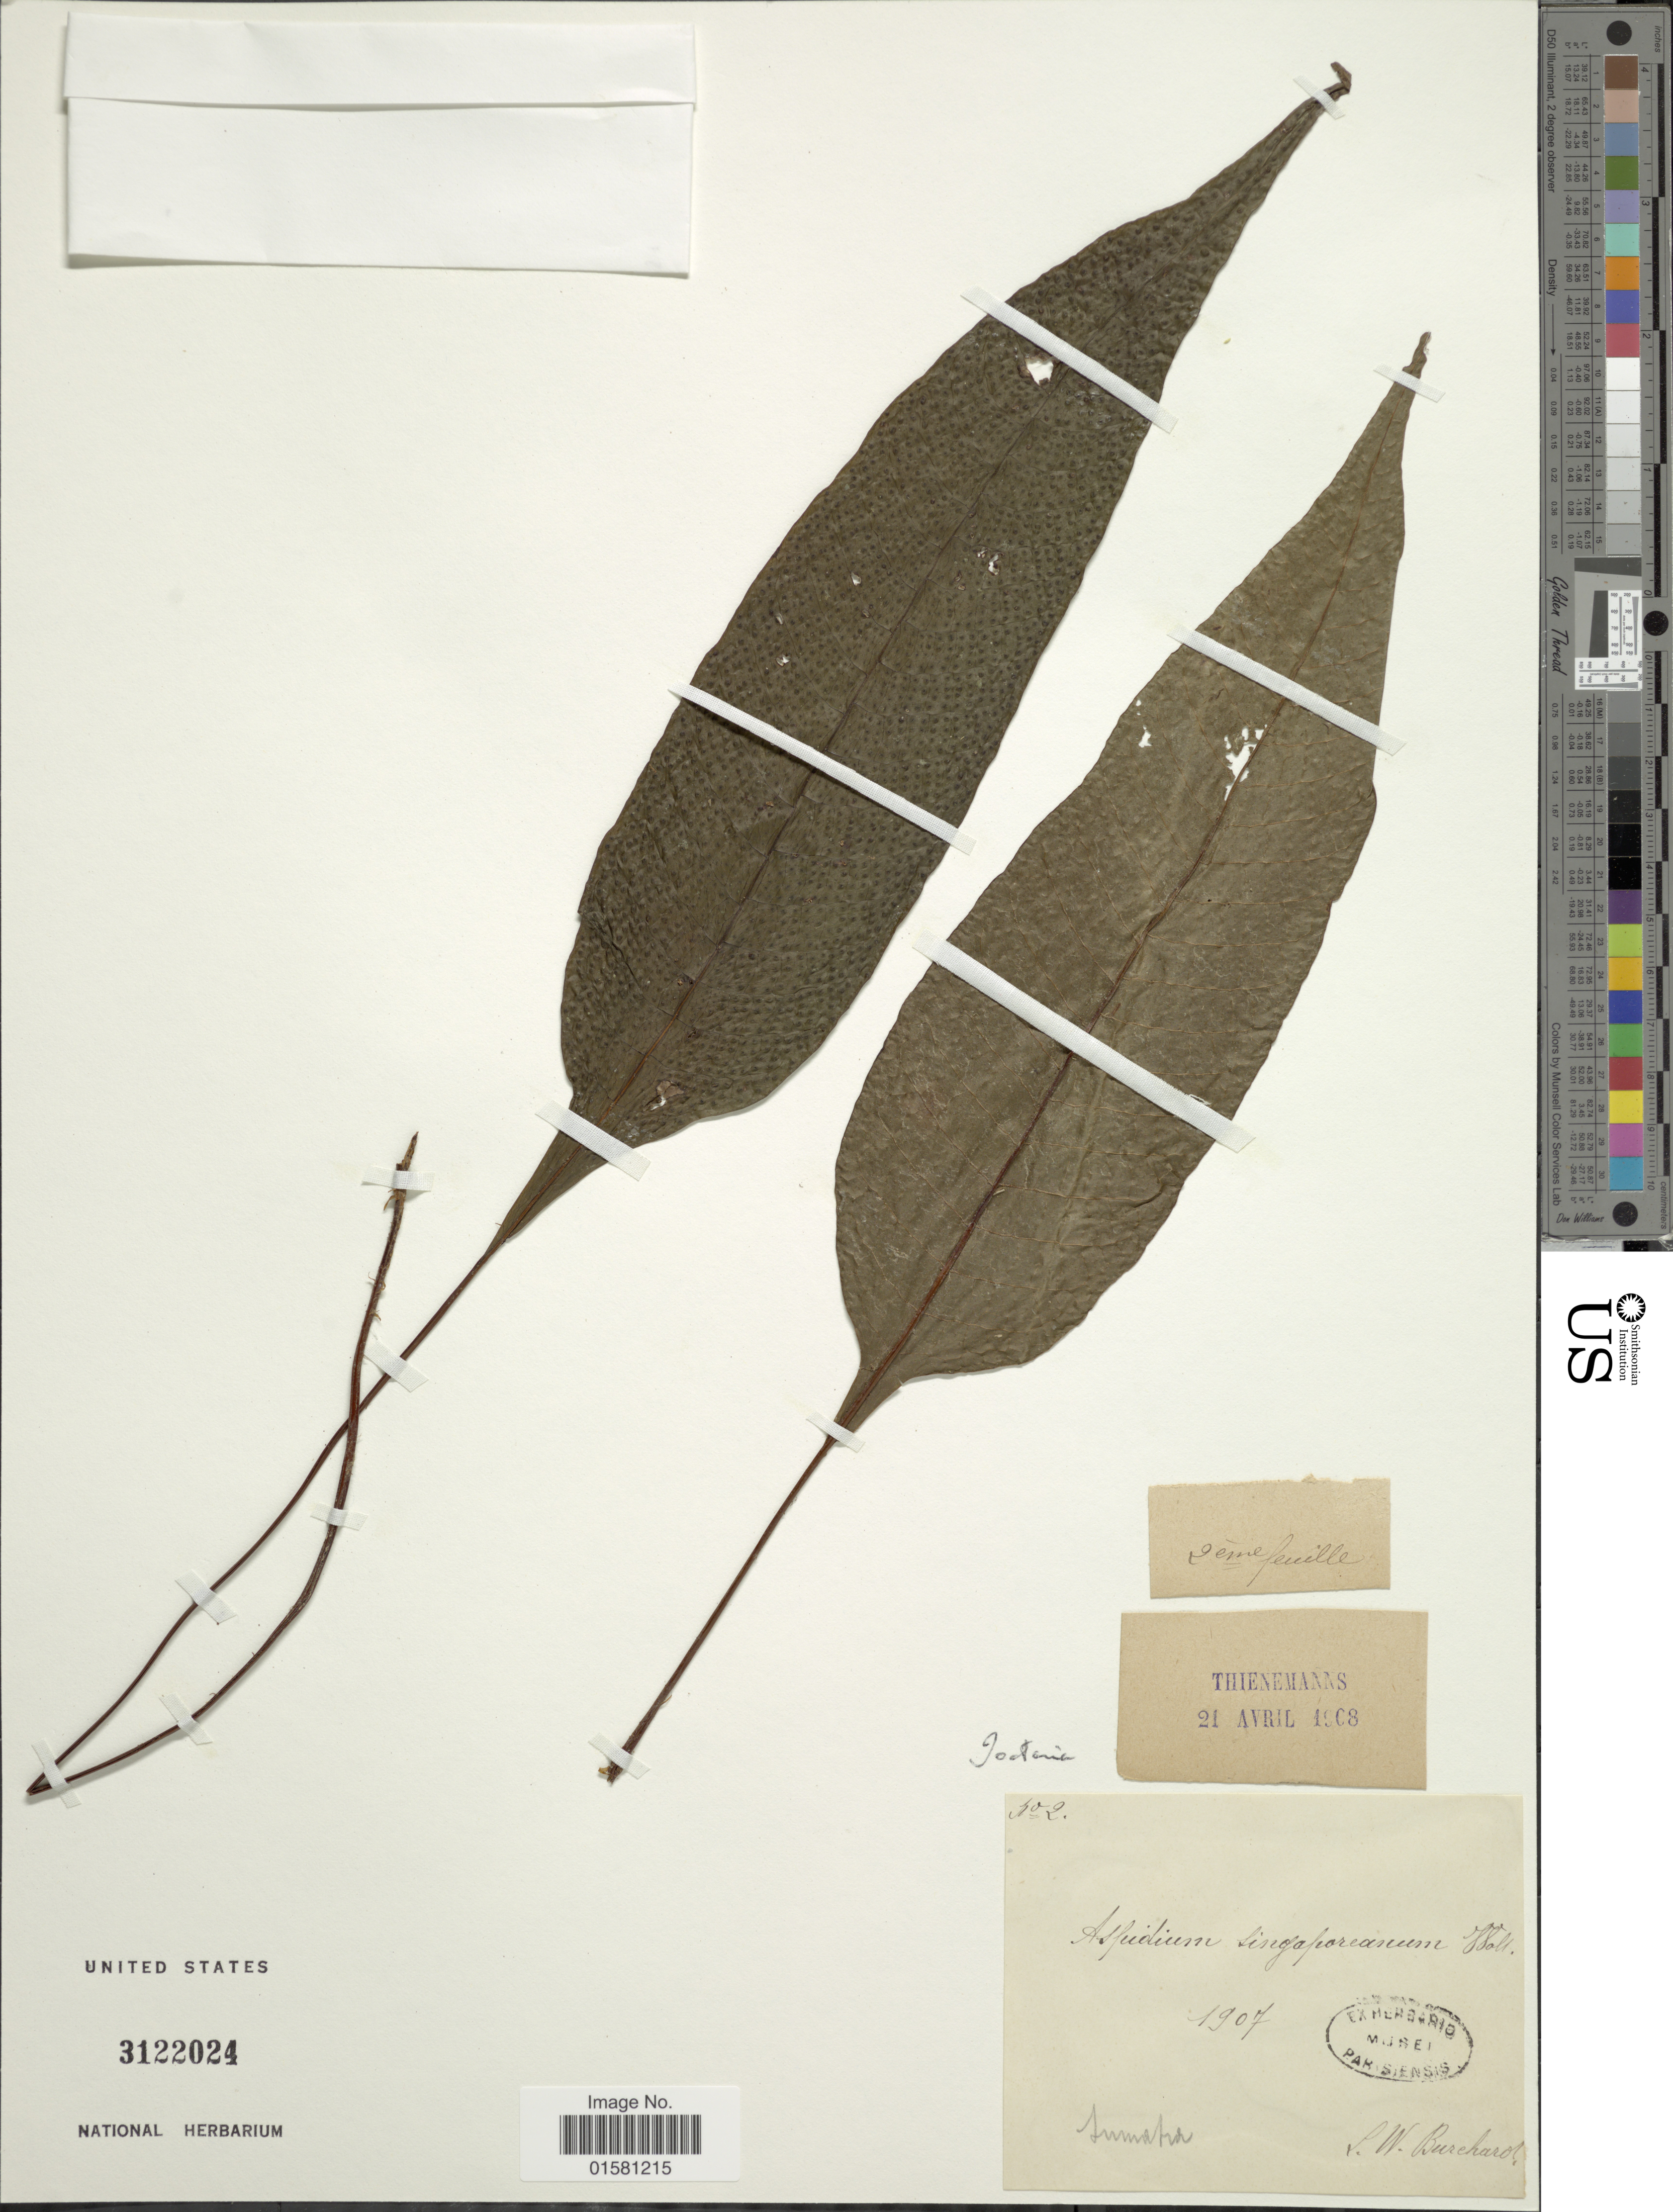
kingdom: Plantae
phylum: Tracheophyta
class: Polypodiopsida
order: Polypodiales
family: Tectariaceae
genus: Tectaria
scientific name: Tectaria singaporeana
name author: (Wall. ex Hook. & Grev.) Copel.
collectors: I. Burchard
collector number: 2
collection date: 1907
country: Indonesia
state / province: Sumatra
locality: Sumatra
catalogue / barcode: US 3122024